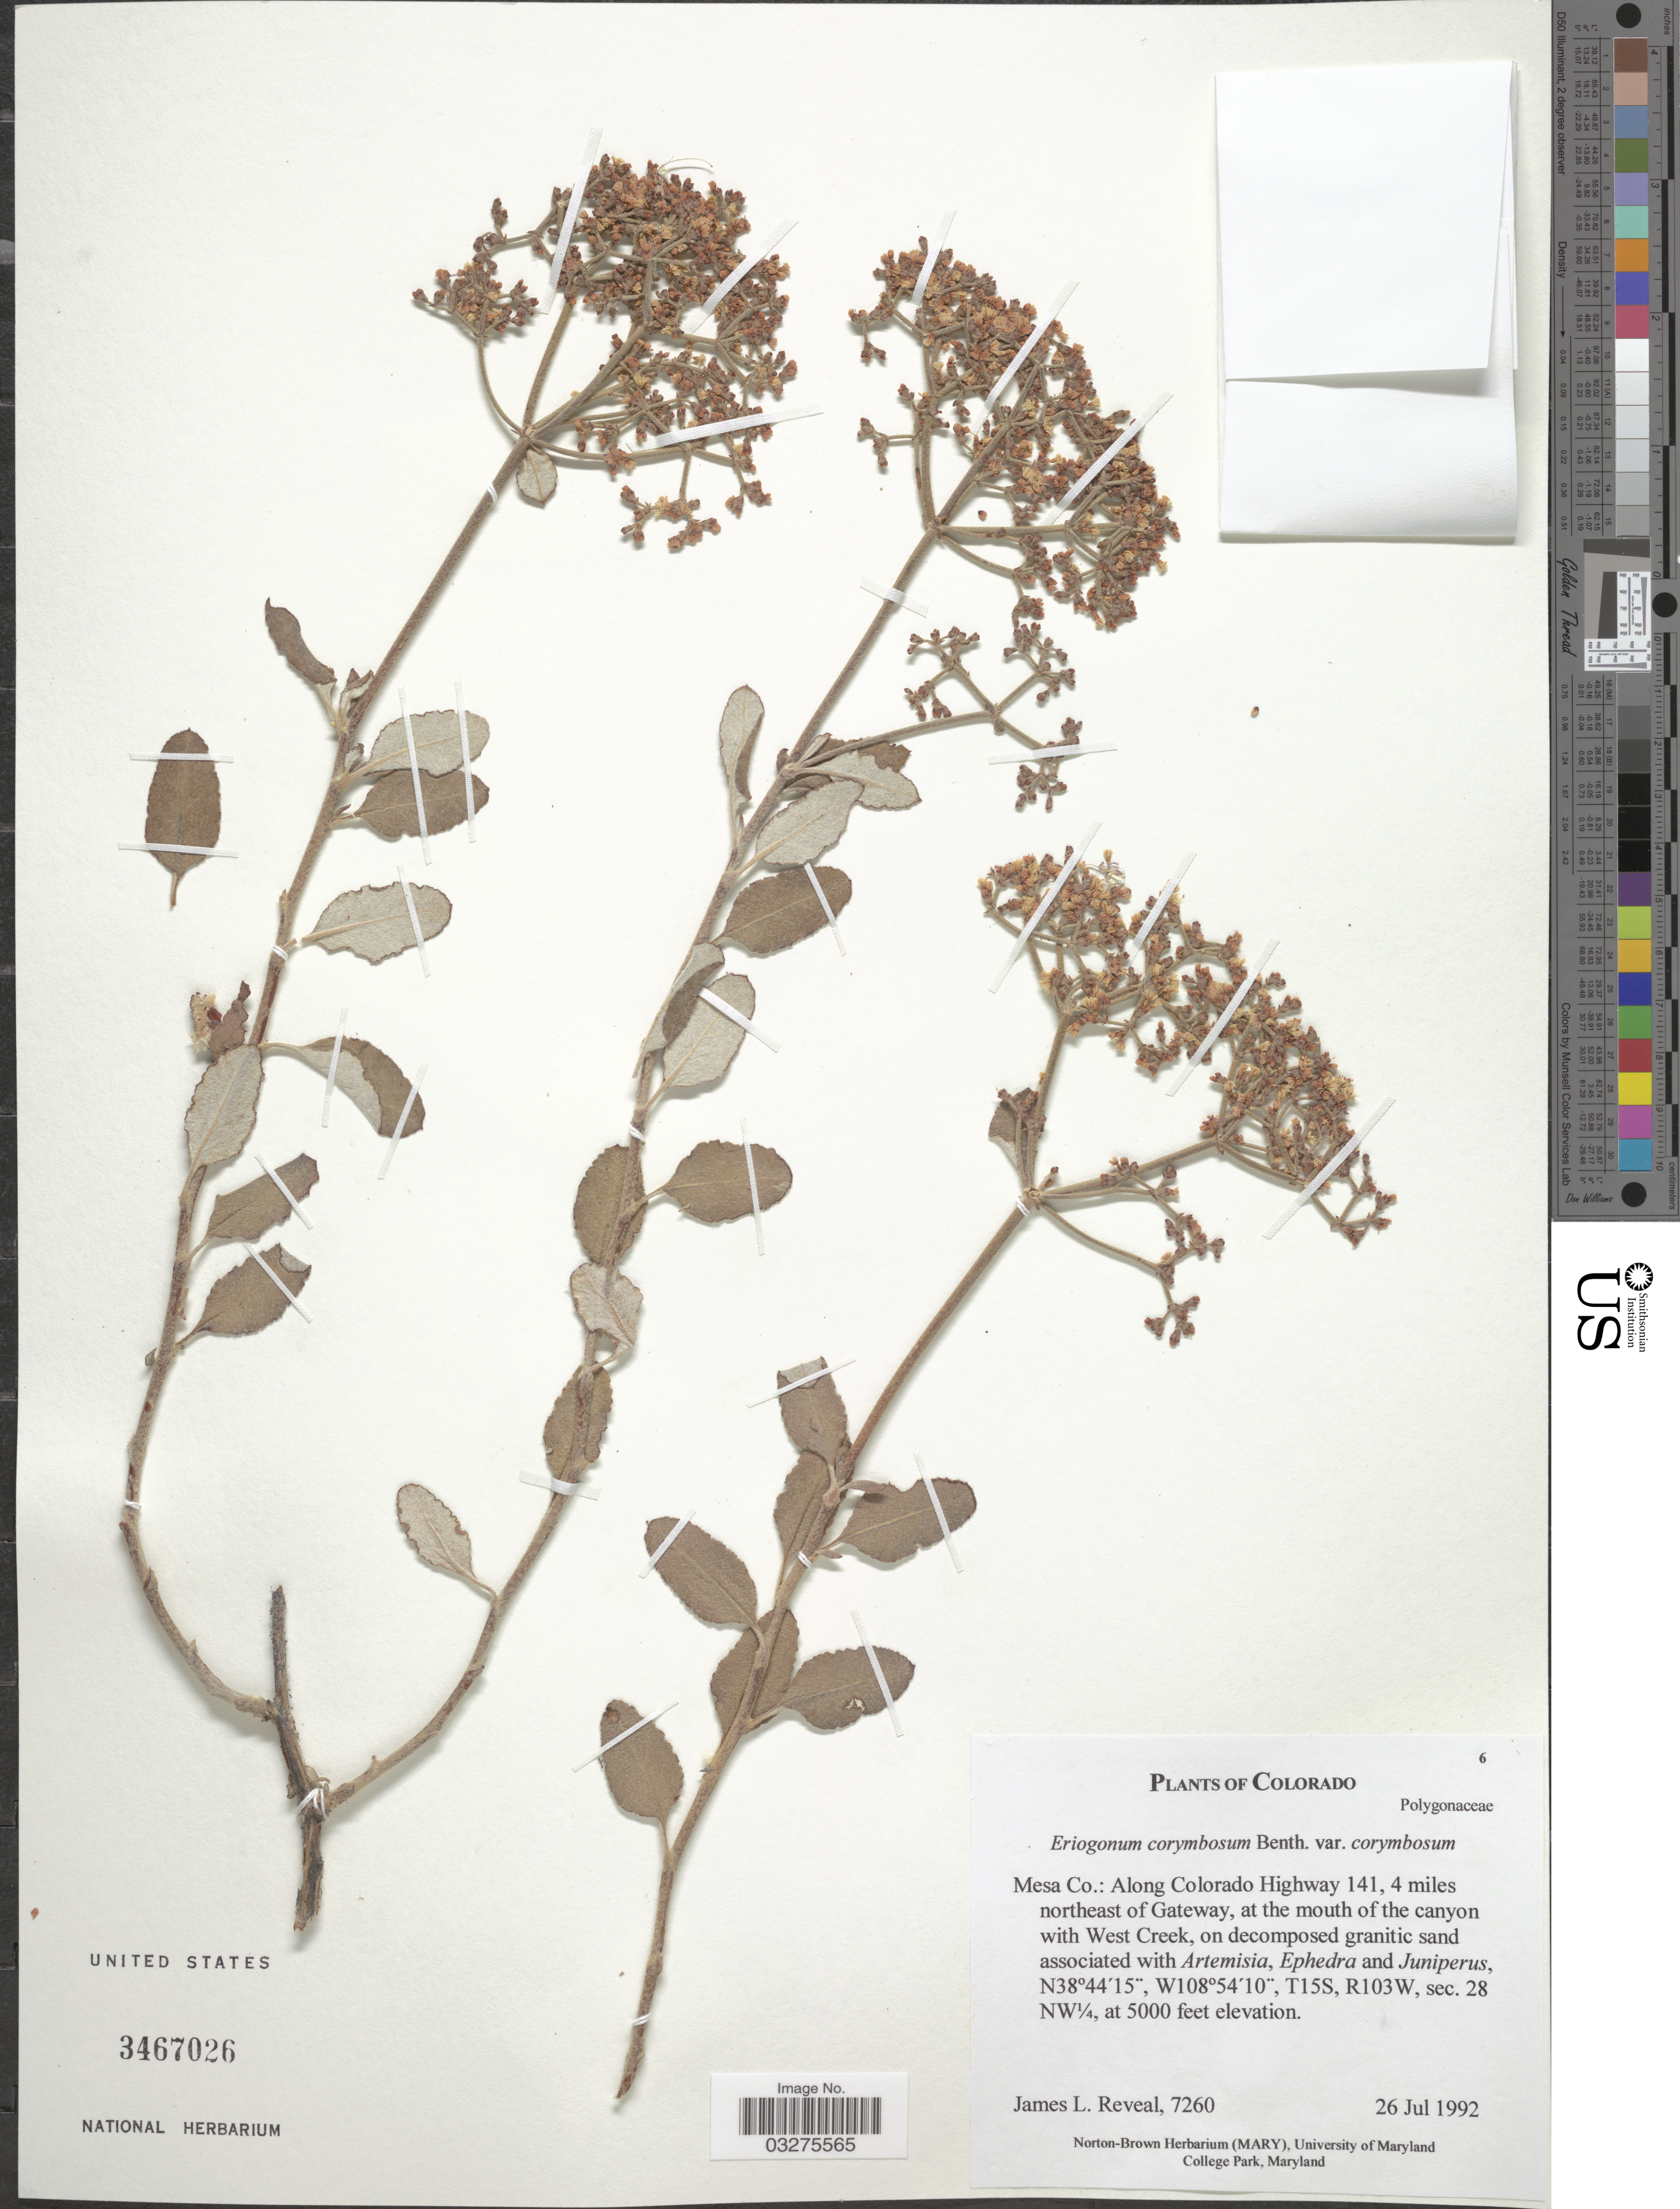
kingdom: Plantae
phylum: Tracheophyta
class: Magnoliopsida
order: Caryophyllales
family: Polygonaceae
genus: Eriogonum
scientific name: Eriogonum corymbosum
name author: Benth.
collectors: J. L. Reveal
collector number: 7260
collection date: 1992-07-26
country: United States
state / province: Colorado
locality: Mesa Co.: Along Colorado Highway 141, 4 miles northeast of Gateway, at the mouth of the canyon with West Creek. T15S, R103W, sec. 28 NW¼.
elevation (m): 1524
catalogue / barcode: US 3467026